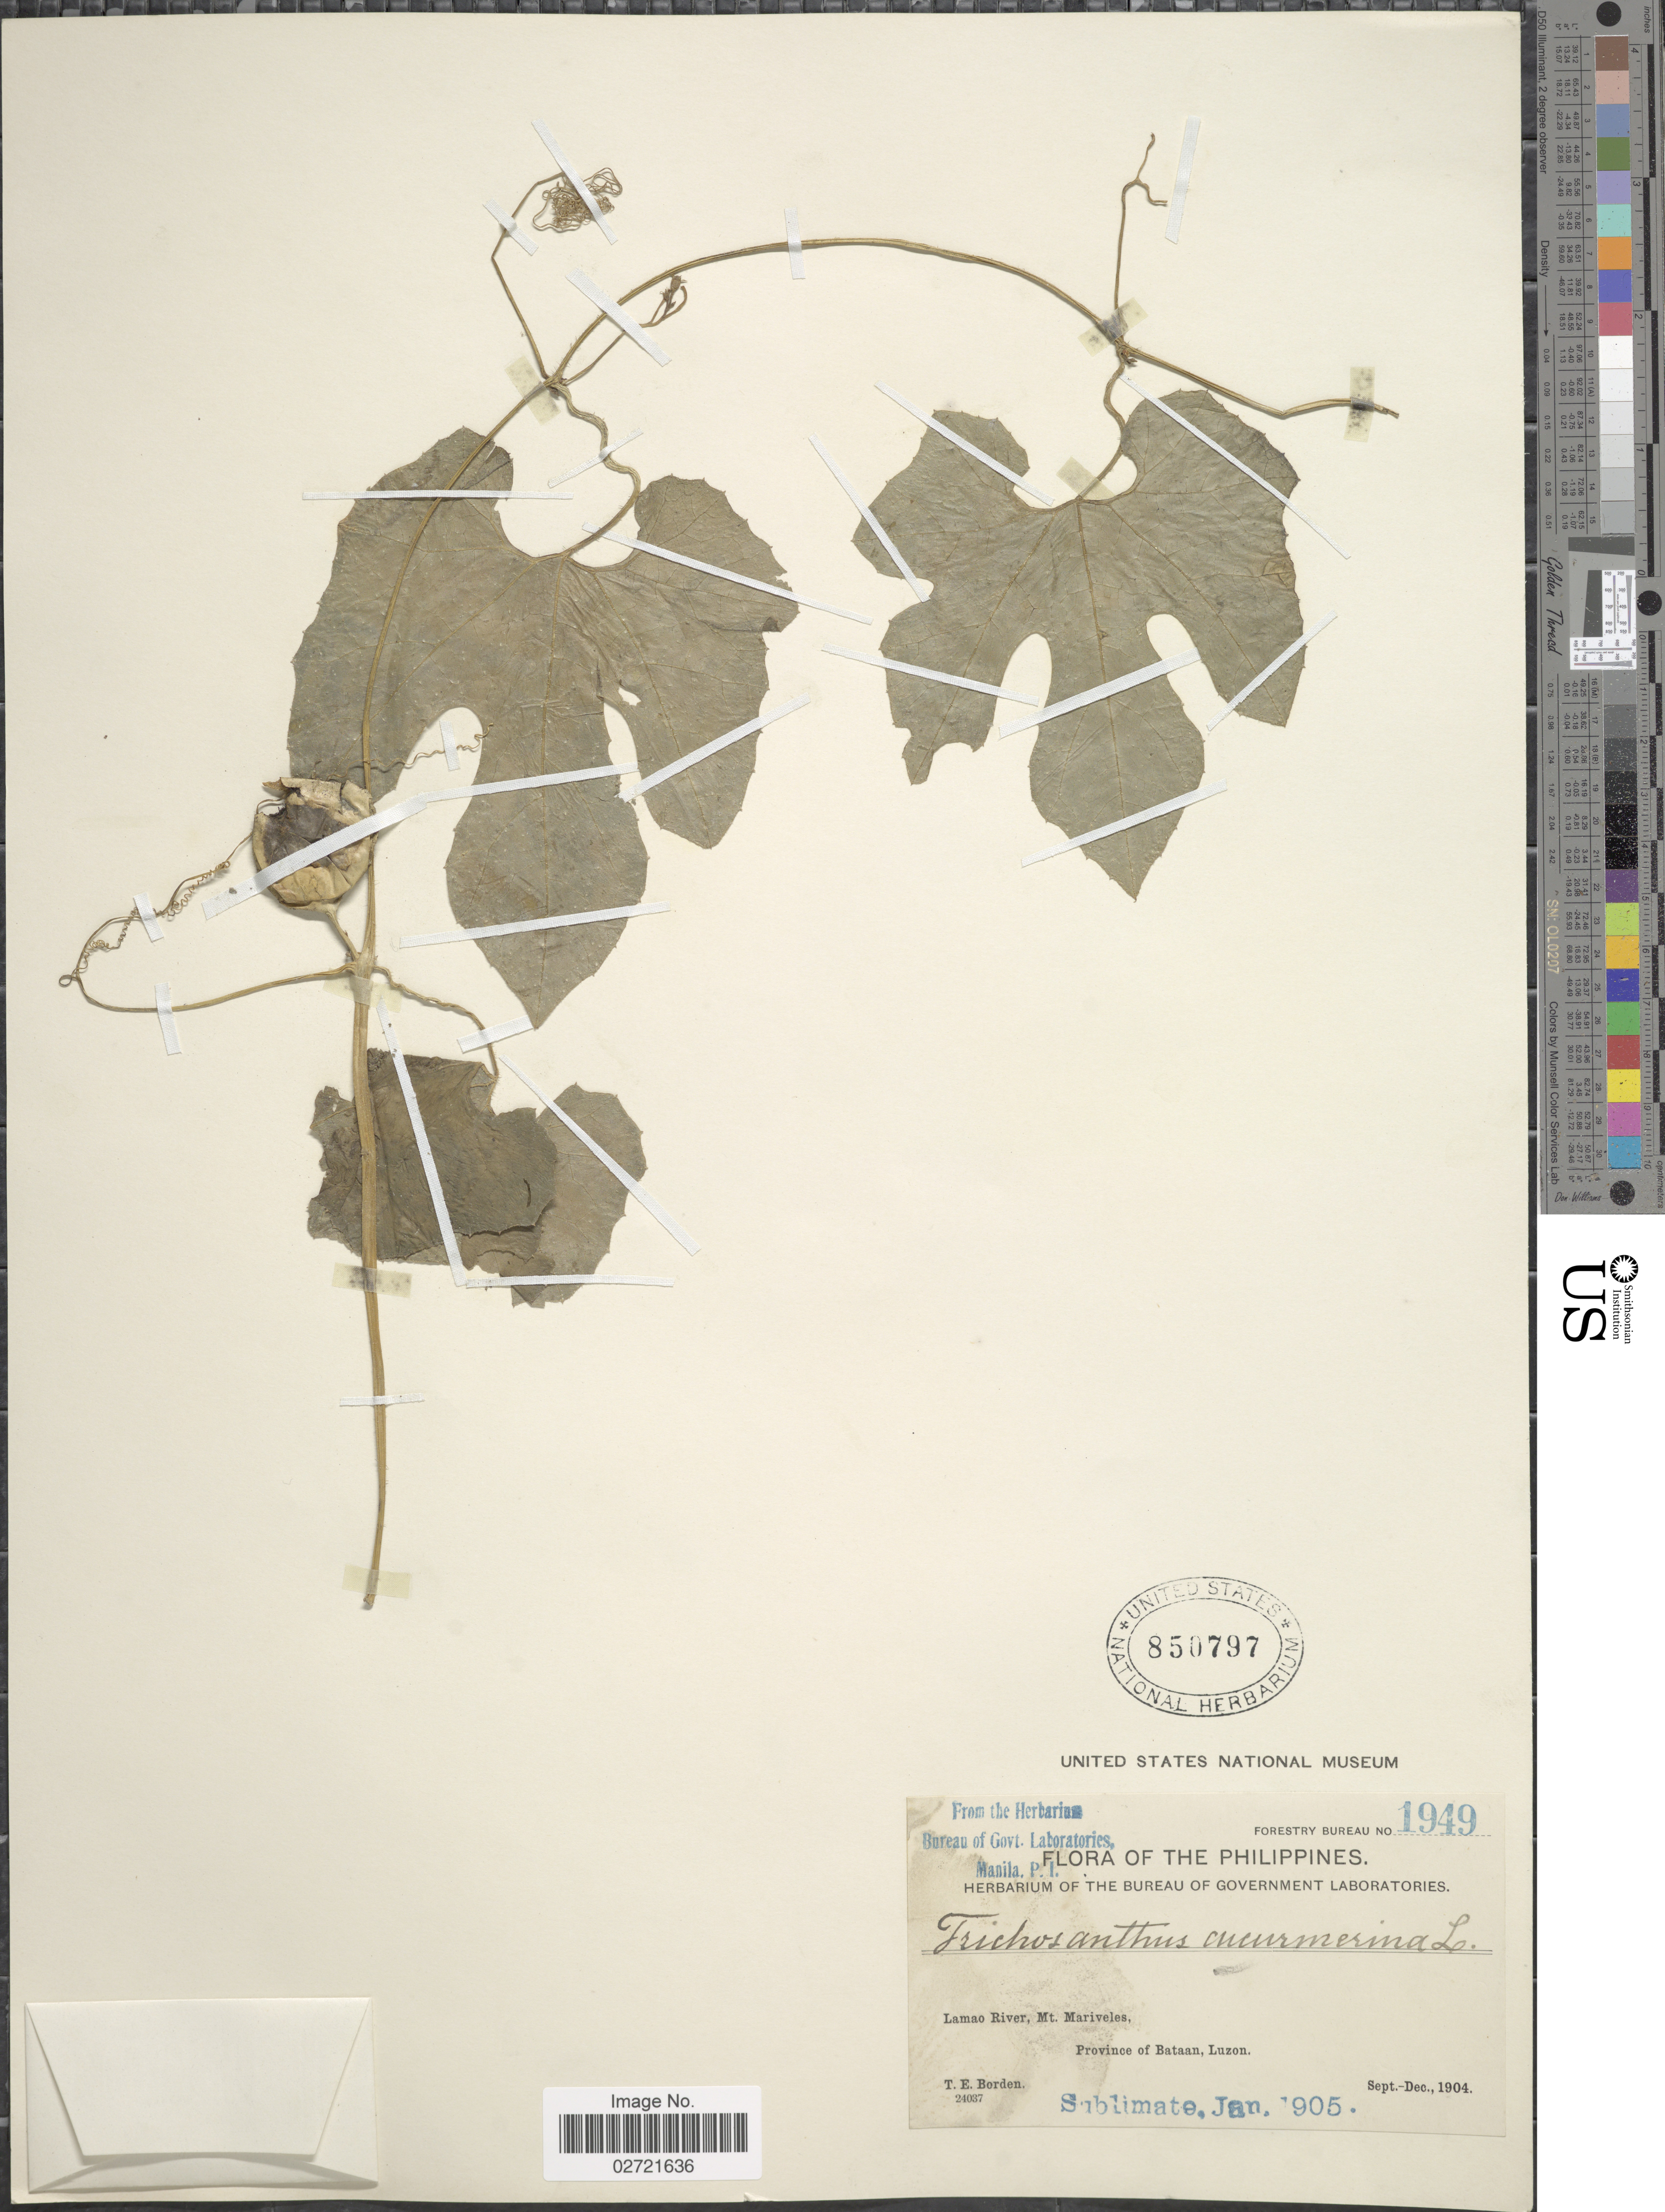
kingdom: Plantae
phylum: Tracheophyta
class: Magnoliopsida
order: Cucurbitales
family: Cucurbitaceae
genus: Trichosanthes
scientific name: Trichosanthes cucumerina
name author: L.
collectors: T. E. Borden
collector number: Forestry Bureau 1949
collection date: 1904-09/1904-12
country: Philippines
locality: Lamao River, Mt. Mariveles, Province of Bataan, Luzon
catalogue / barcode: US 850797